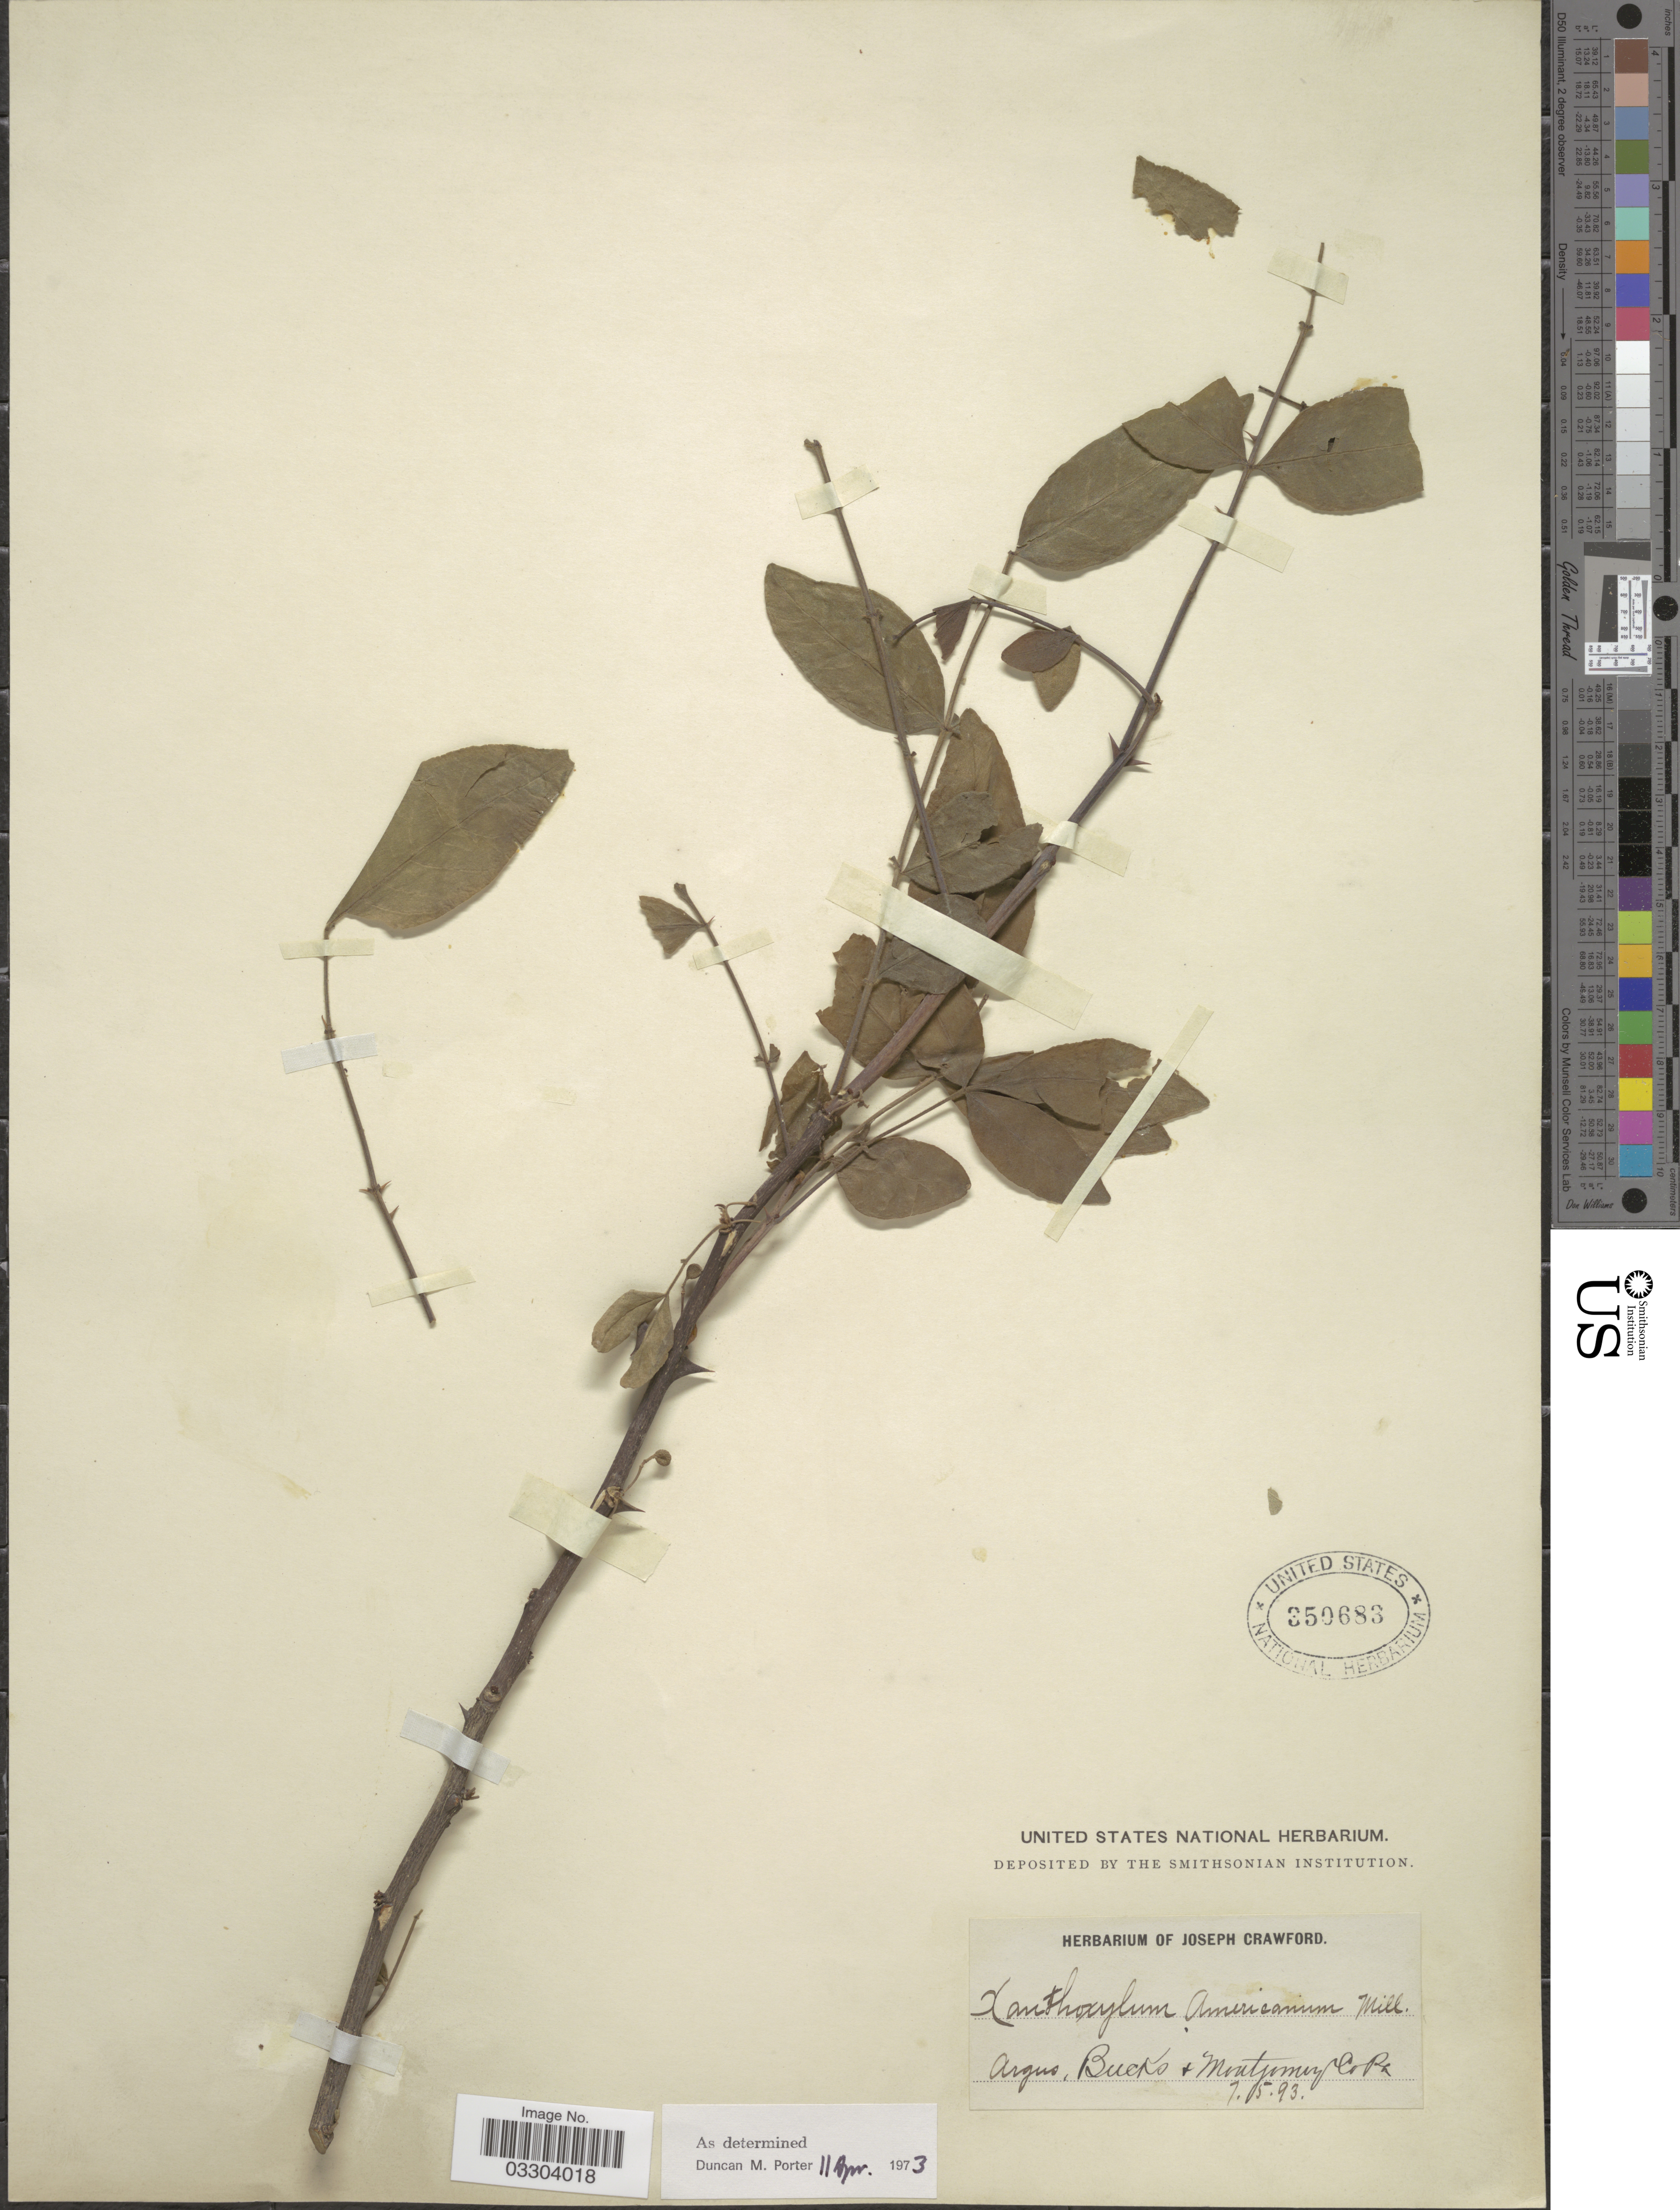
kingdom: Plantae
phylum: Tracheophyta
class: Magnoliopsida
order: Sapindales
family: Rutaceae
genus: Zanthoxylum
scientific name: Zanthoxylum americanum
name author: Mill.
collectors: ex herb. Joseph Crawford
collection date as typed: Transcribed d/m/y: 5/7/93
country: United States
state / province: Pennsylvania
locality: Argus, Bucks + Montgomery Co.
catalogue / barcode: US 350683